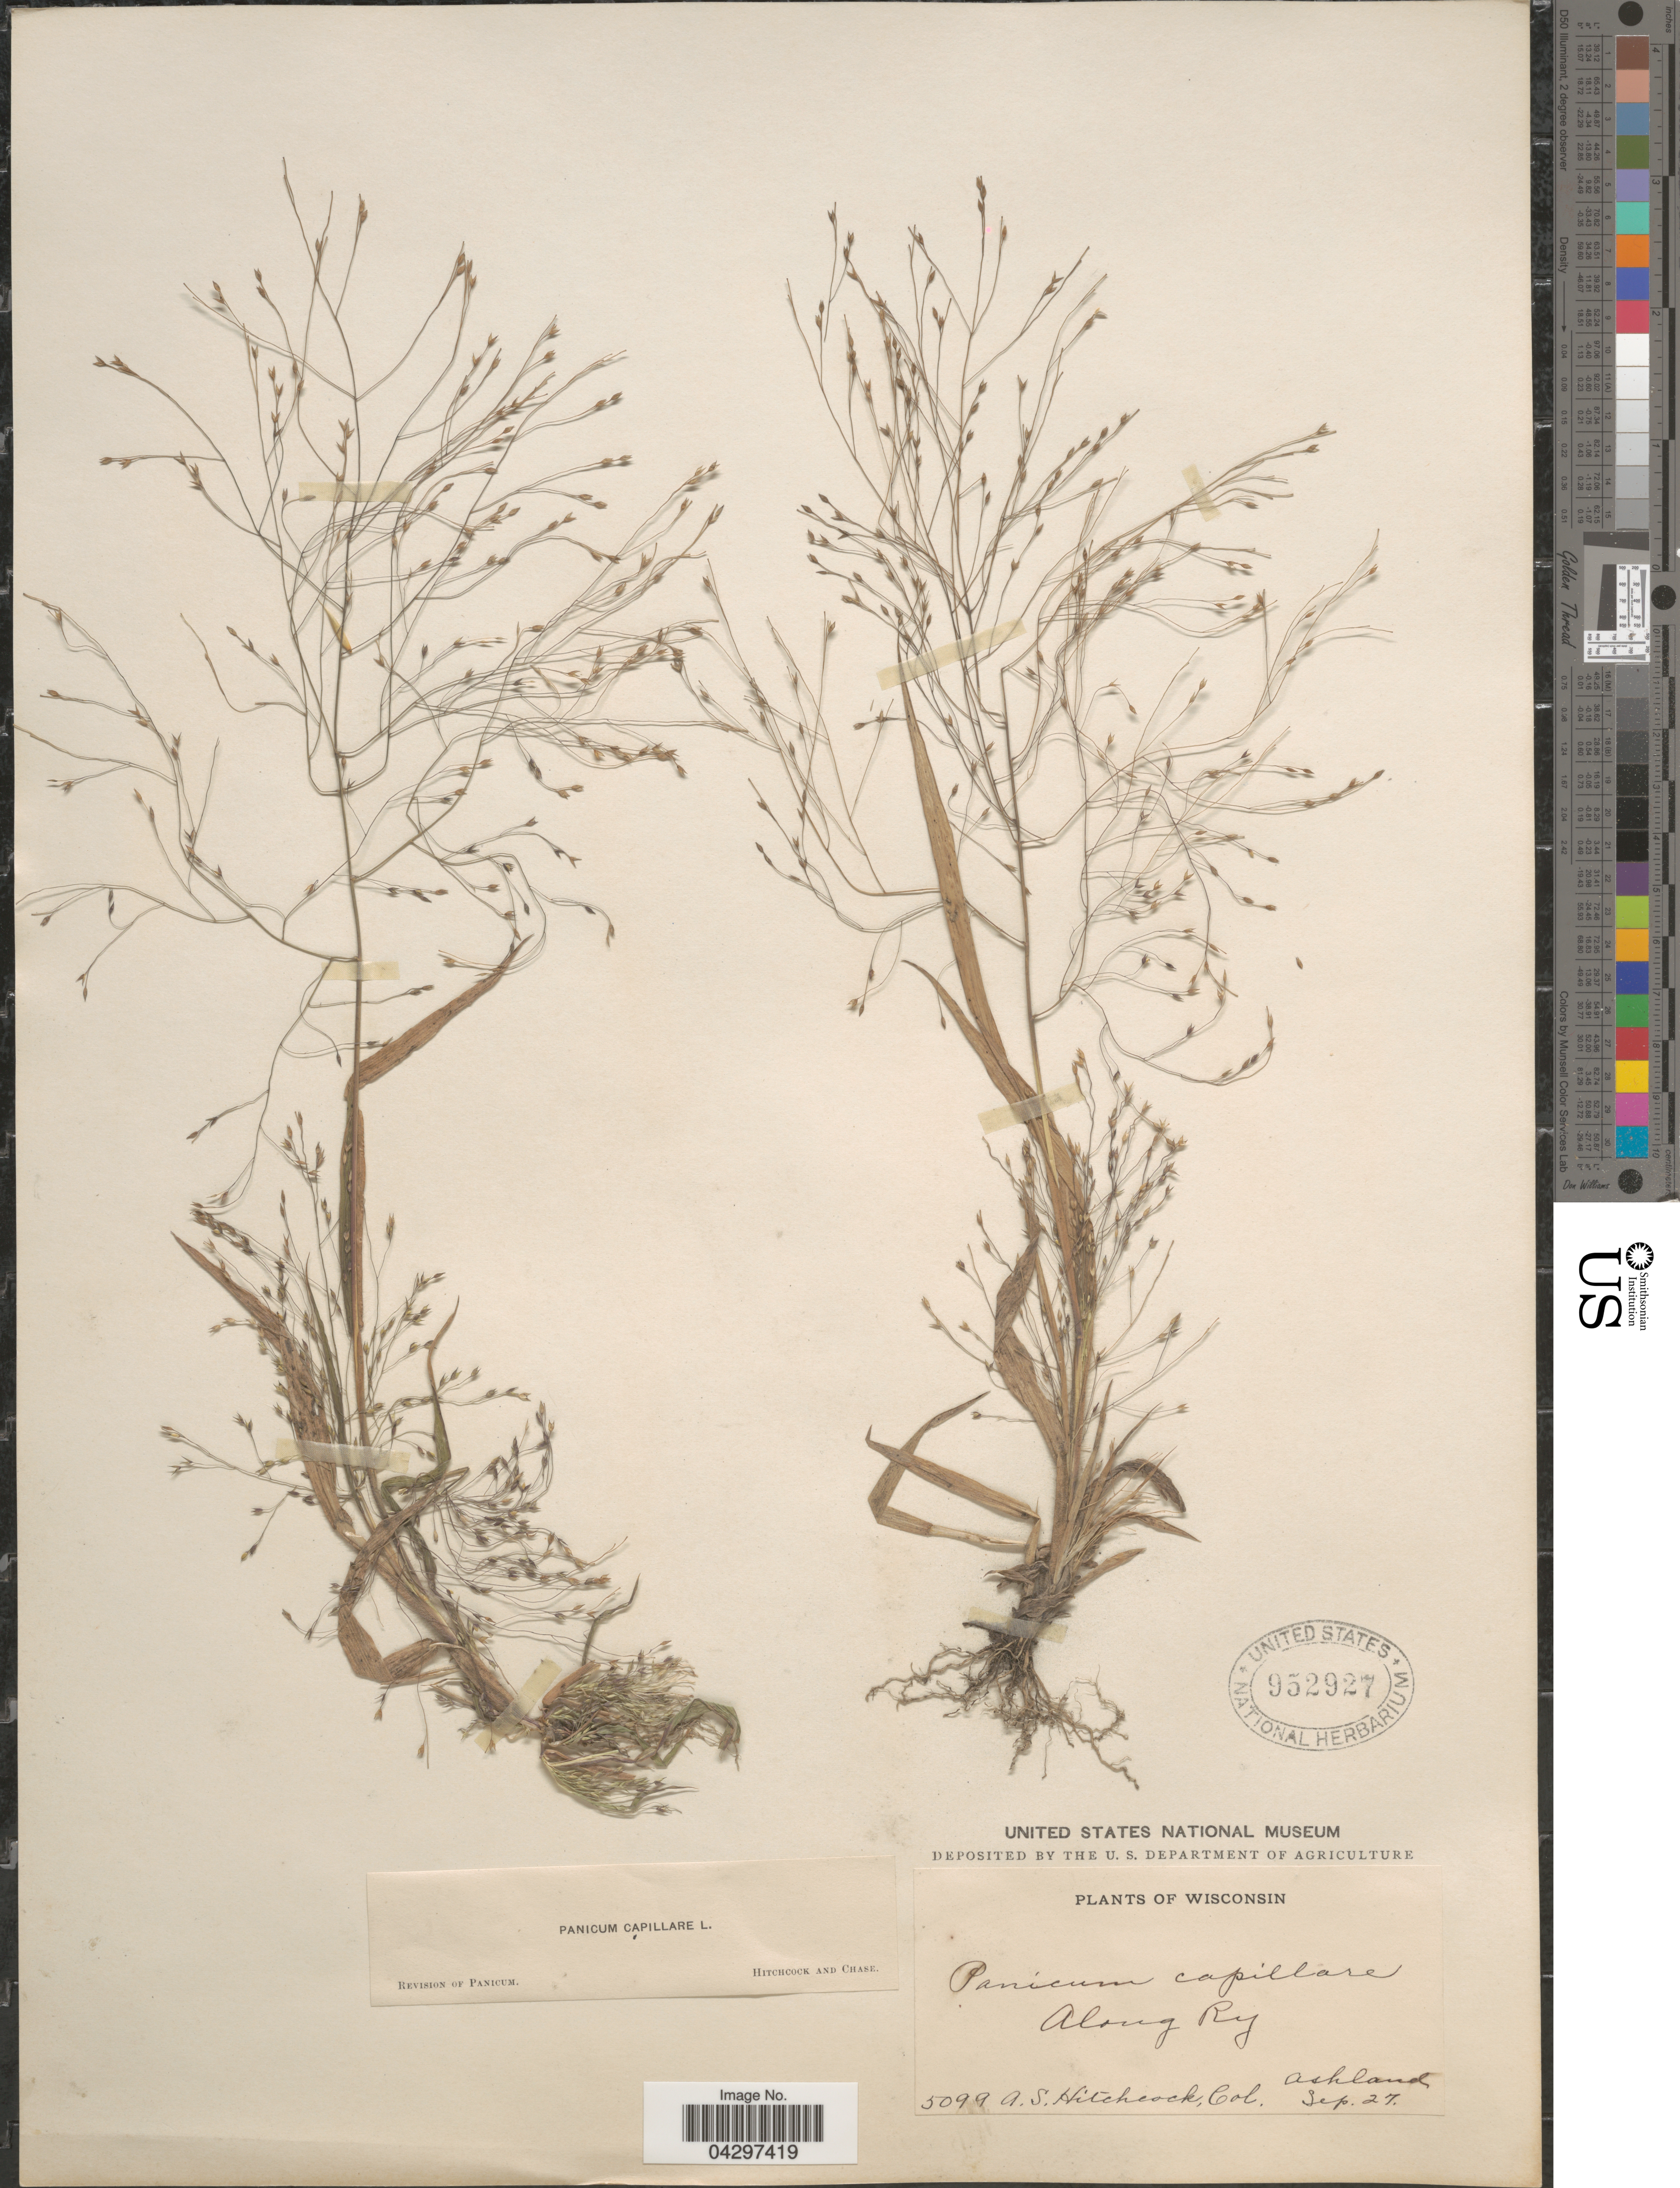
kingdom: Plantae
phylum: Tracheophyta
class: Liliopsida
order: Poales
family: Poaceae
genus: Panicum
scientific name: Panicum capillare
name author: L.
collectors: A. S. Hitchcock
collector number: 5099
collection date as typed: Transcribed d/m/y: /9/27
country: United States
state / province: Wisconsin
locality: Along Ry. Ashland.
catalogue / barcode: US 952927